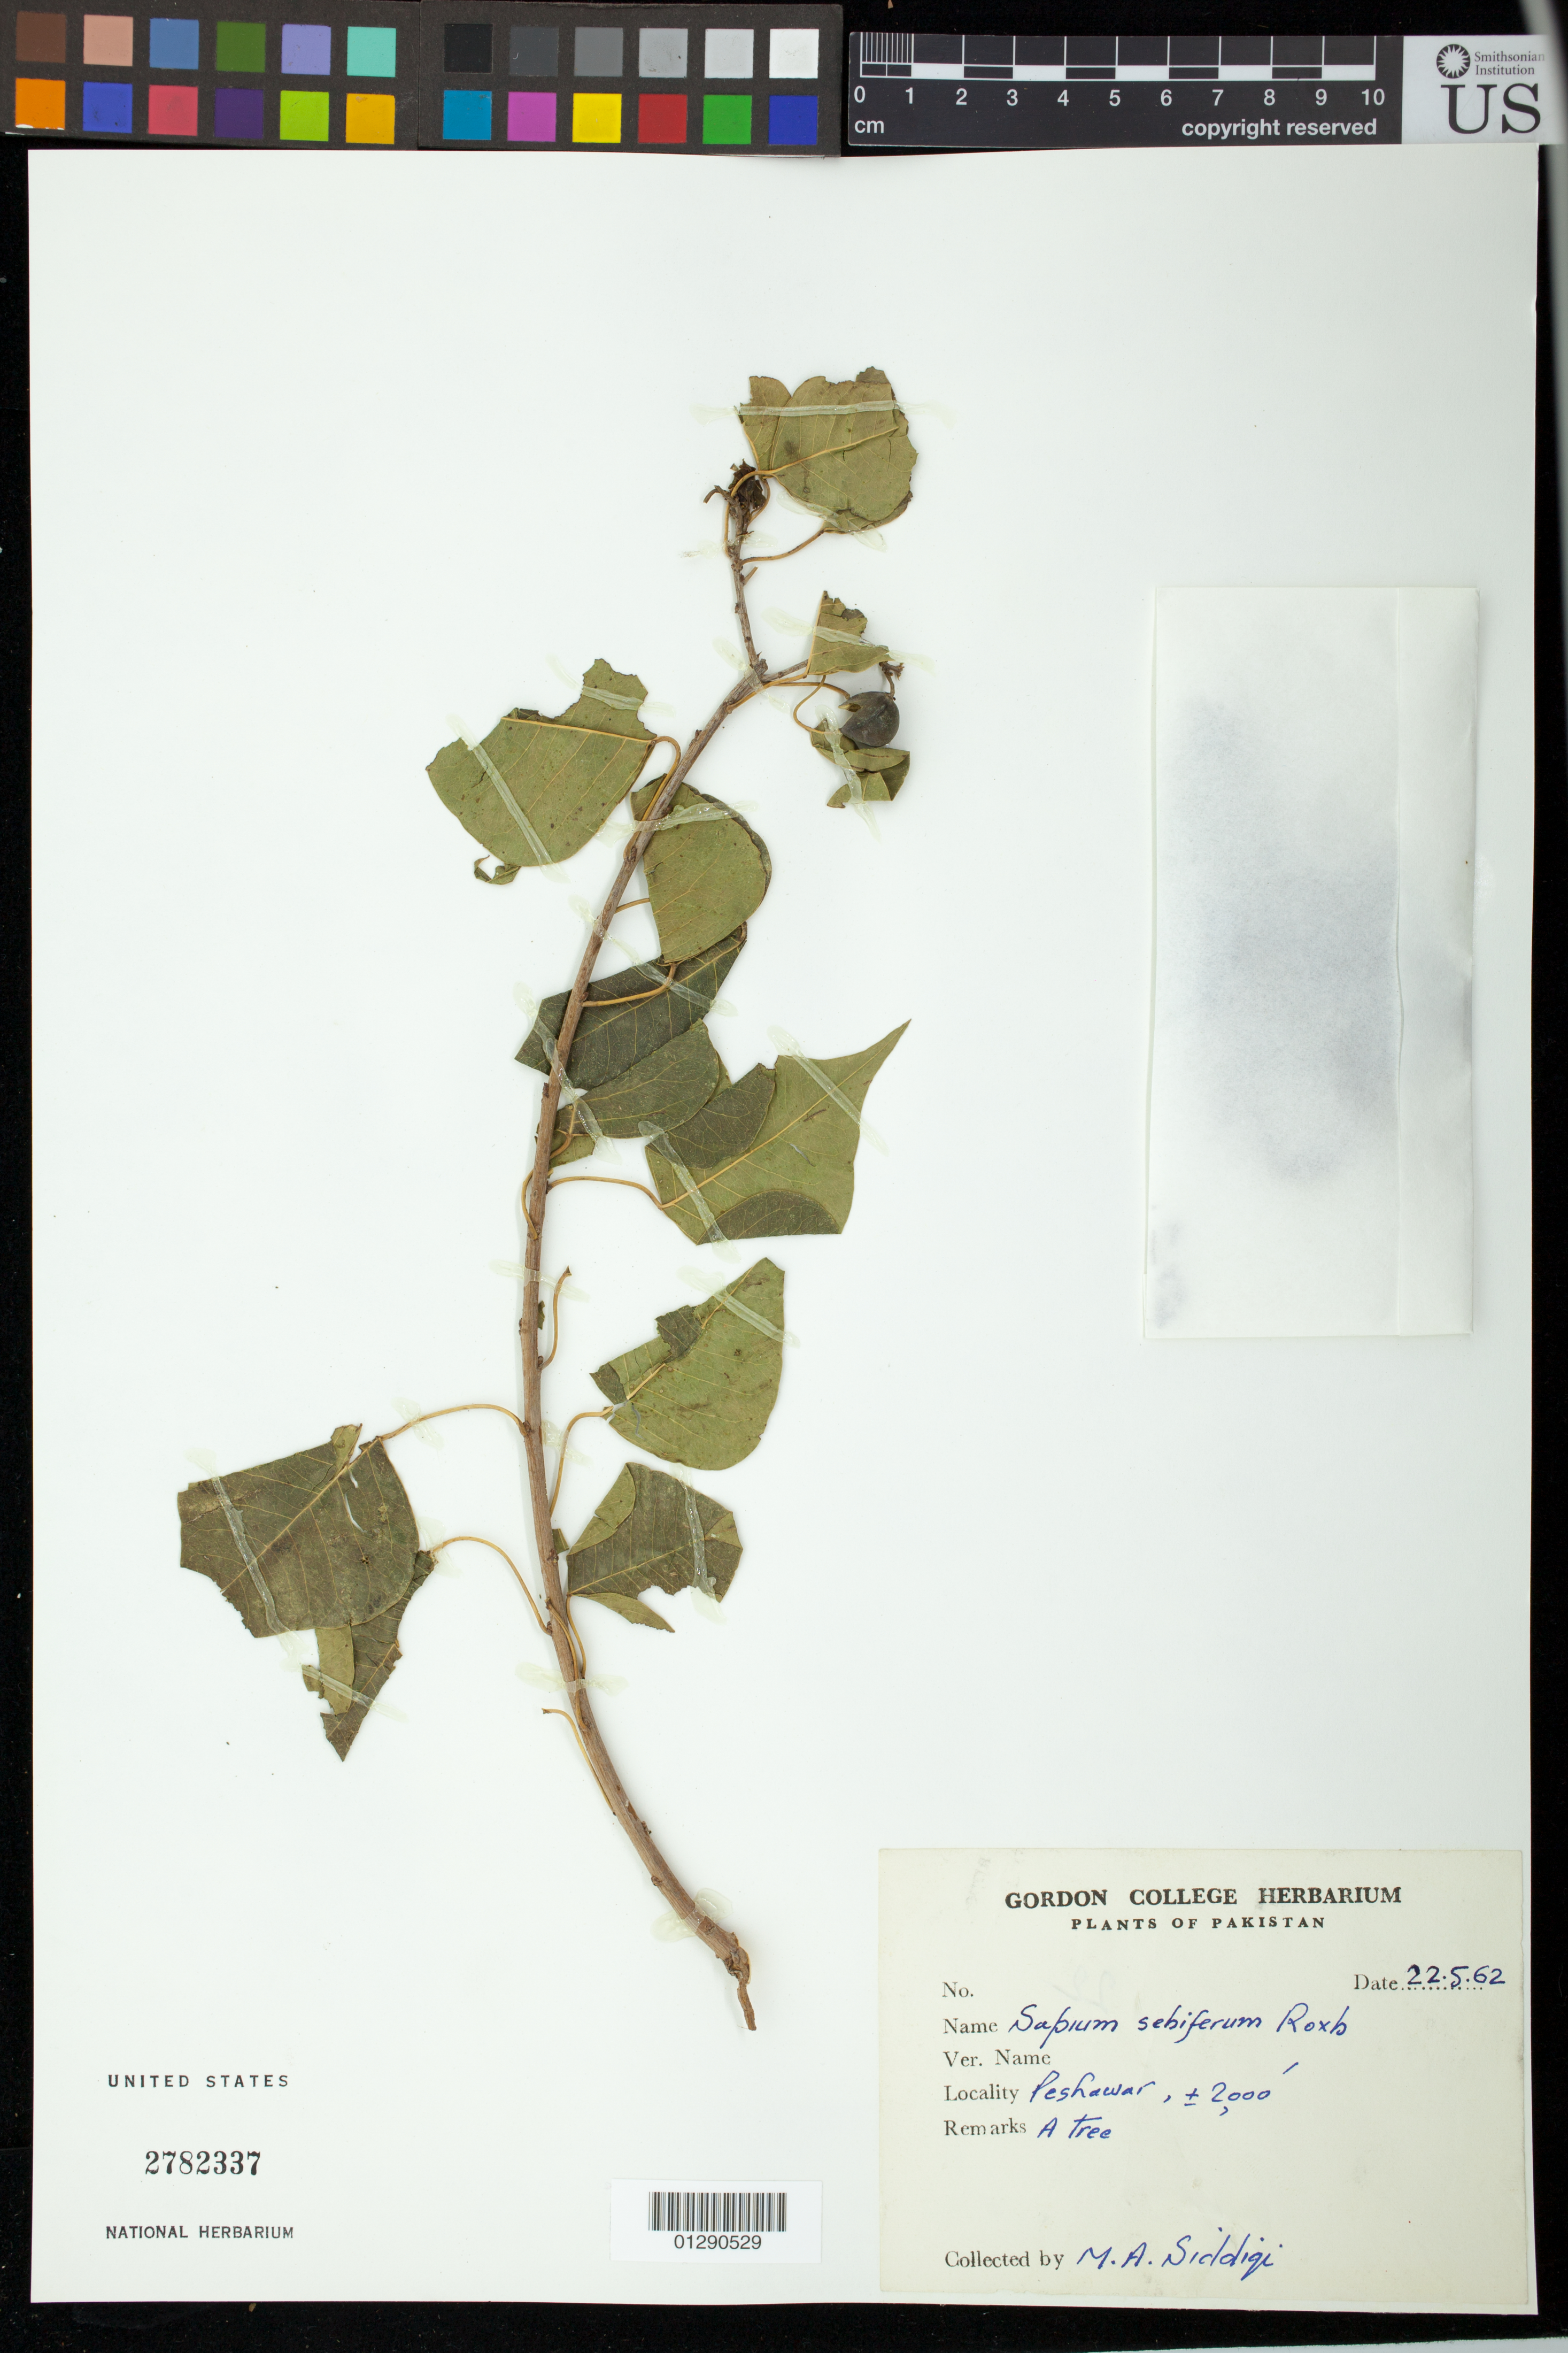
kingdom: Plantae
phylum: Tracheophyta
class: Magnoliopsida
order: Malpighiales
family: Euphorbiaceae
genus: Sapium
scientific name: Sapium sebiferum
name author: (L.) Roxb.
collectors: M. Siddiqi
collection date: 1962-05-22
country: Pakistan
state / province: Khyber Pakhtunkhwa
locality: Peshawar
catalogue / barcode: US 2782337